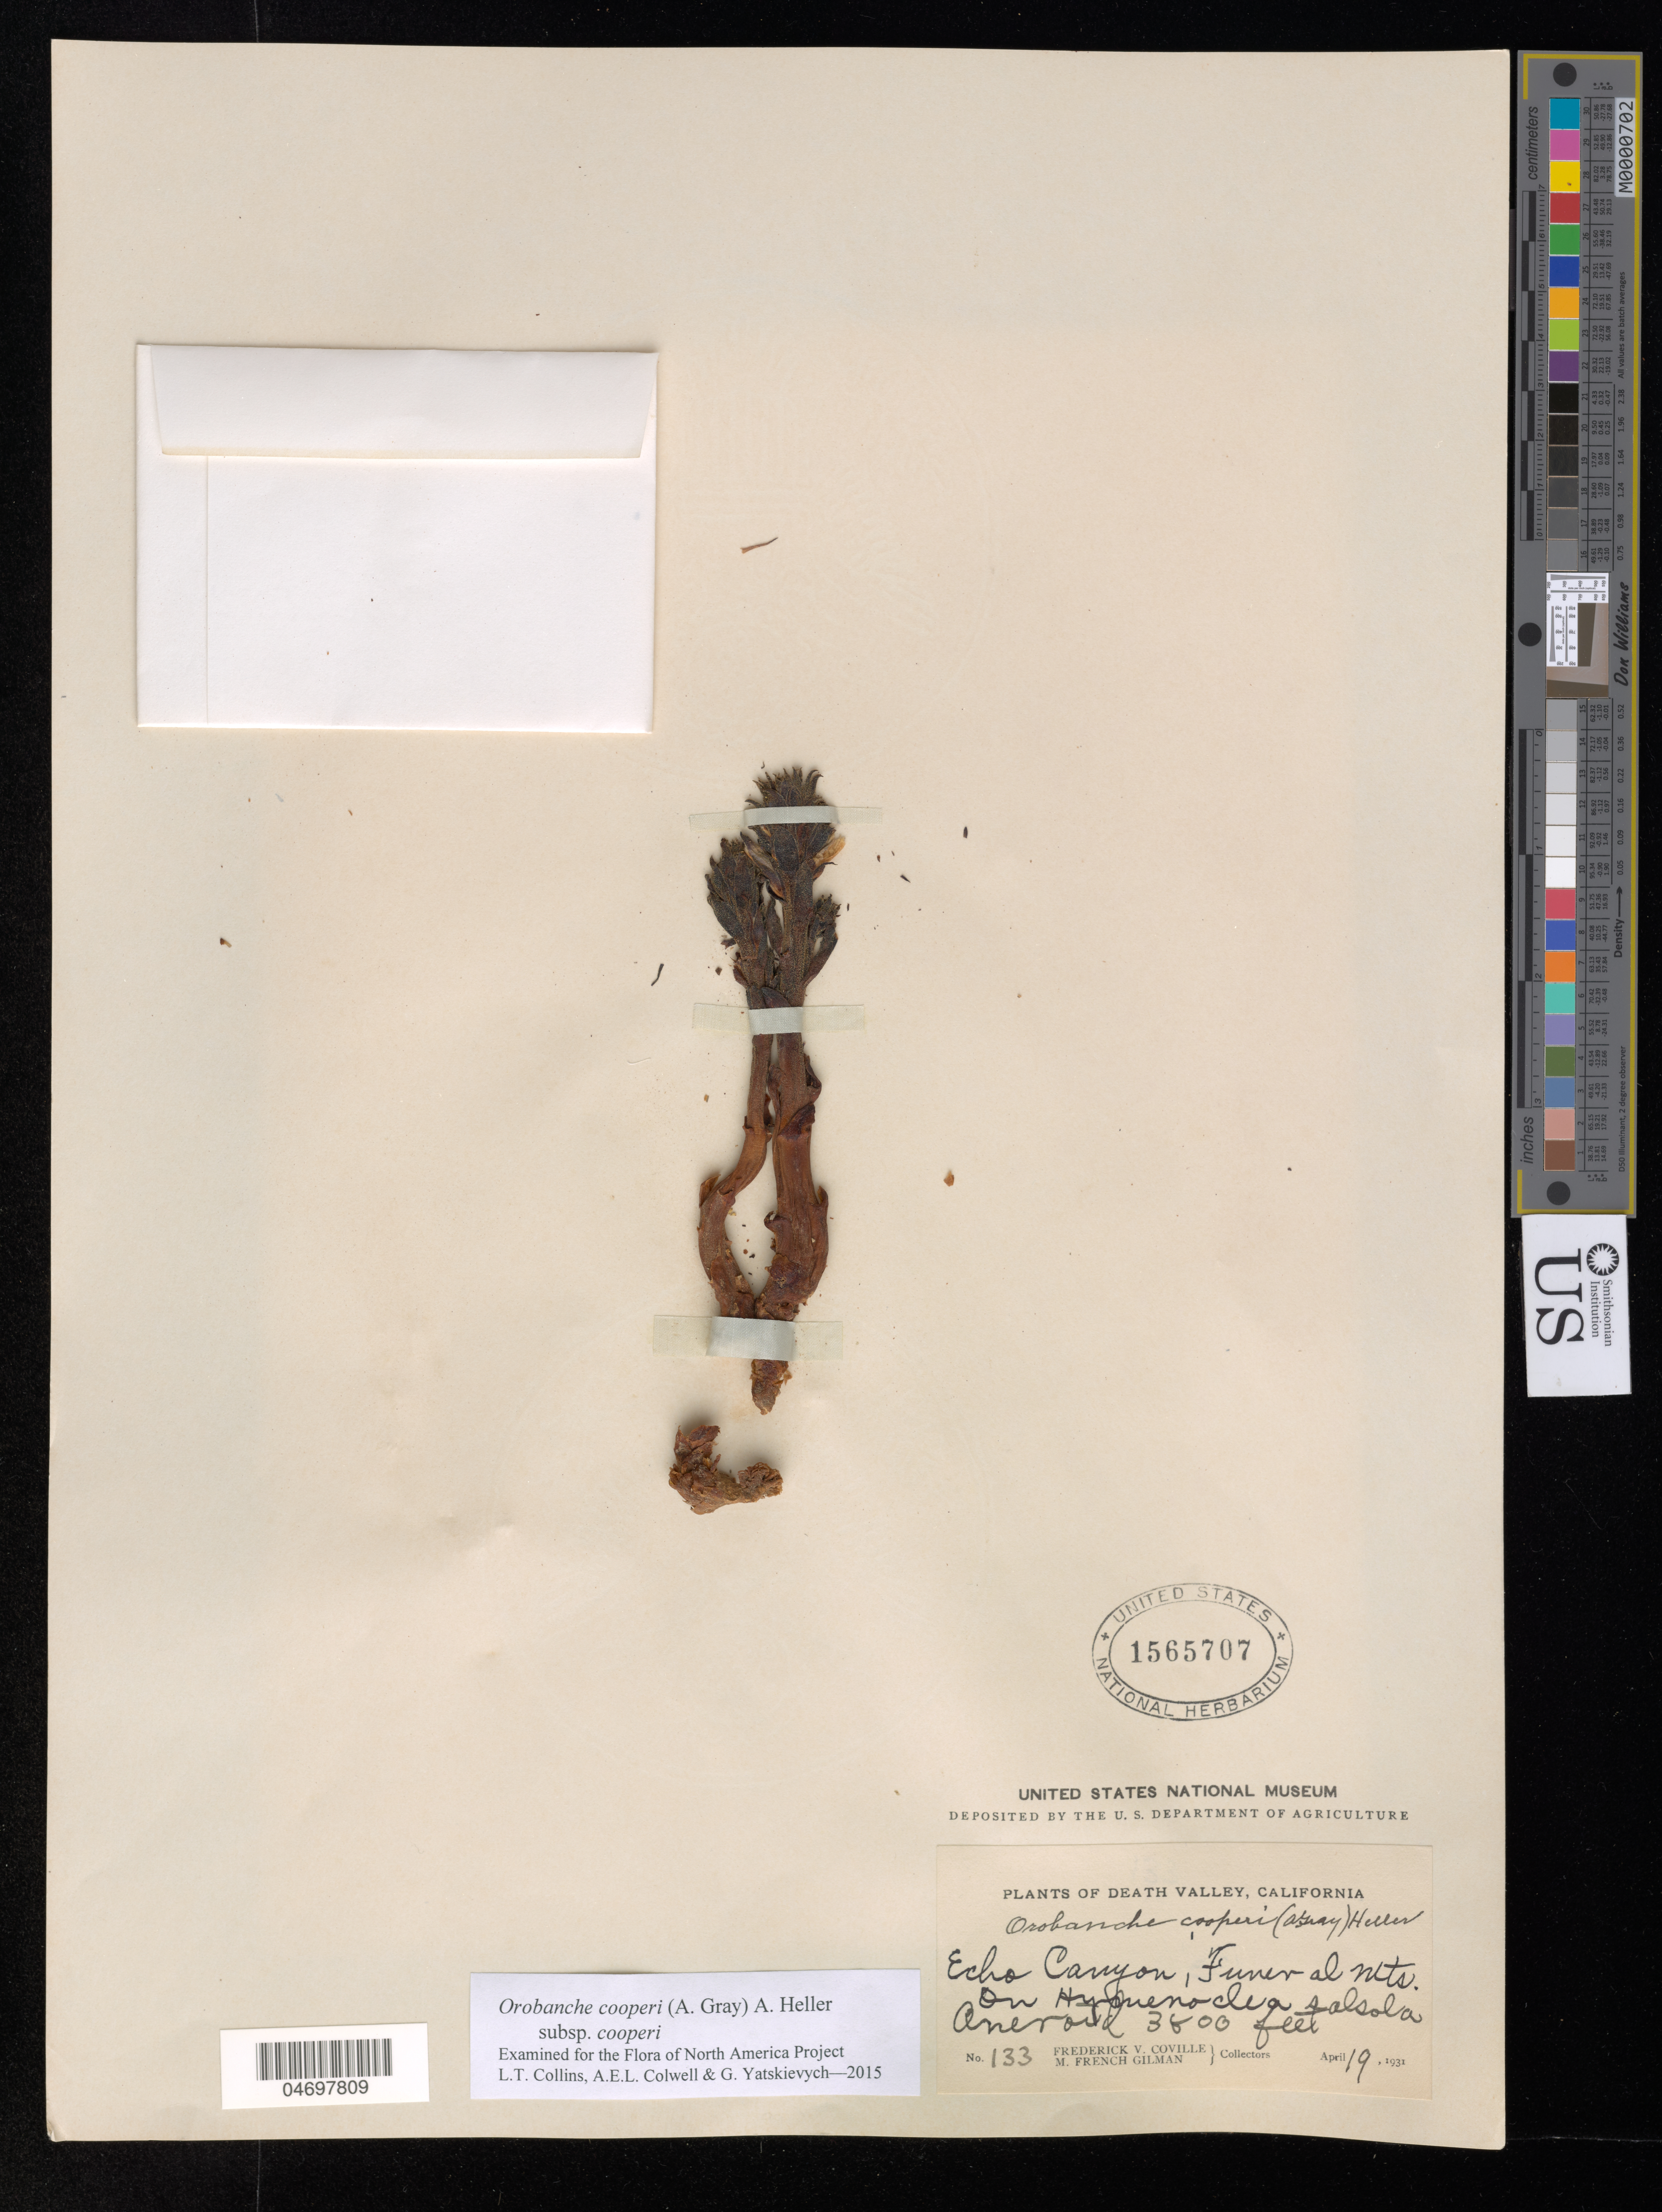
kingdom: Plantae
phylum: Tracheophyta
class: Magnoliopsida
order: Lamiales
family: Orobanchaceae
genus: Orobanche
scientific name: Orobanche cooperi subsp. cooperi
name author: (A. Gray) Heller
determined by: Collins, L. T.; Colwell, A. E.; Yatskievych, G. A.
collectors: F. V. Coville & M. F. Gilman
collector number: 133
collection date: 1931-04-19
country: United States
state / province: California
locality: Death Valley, Echo Canyon, Funeral Mts., Aneroid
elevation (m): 1158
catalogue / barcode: US 1565707